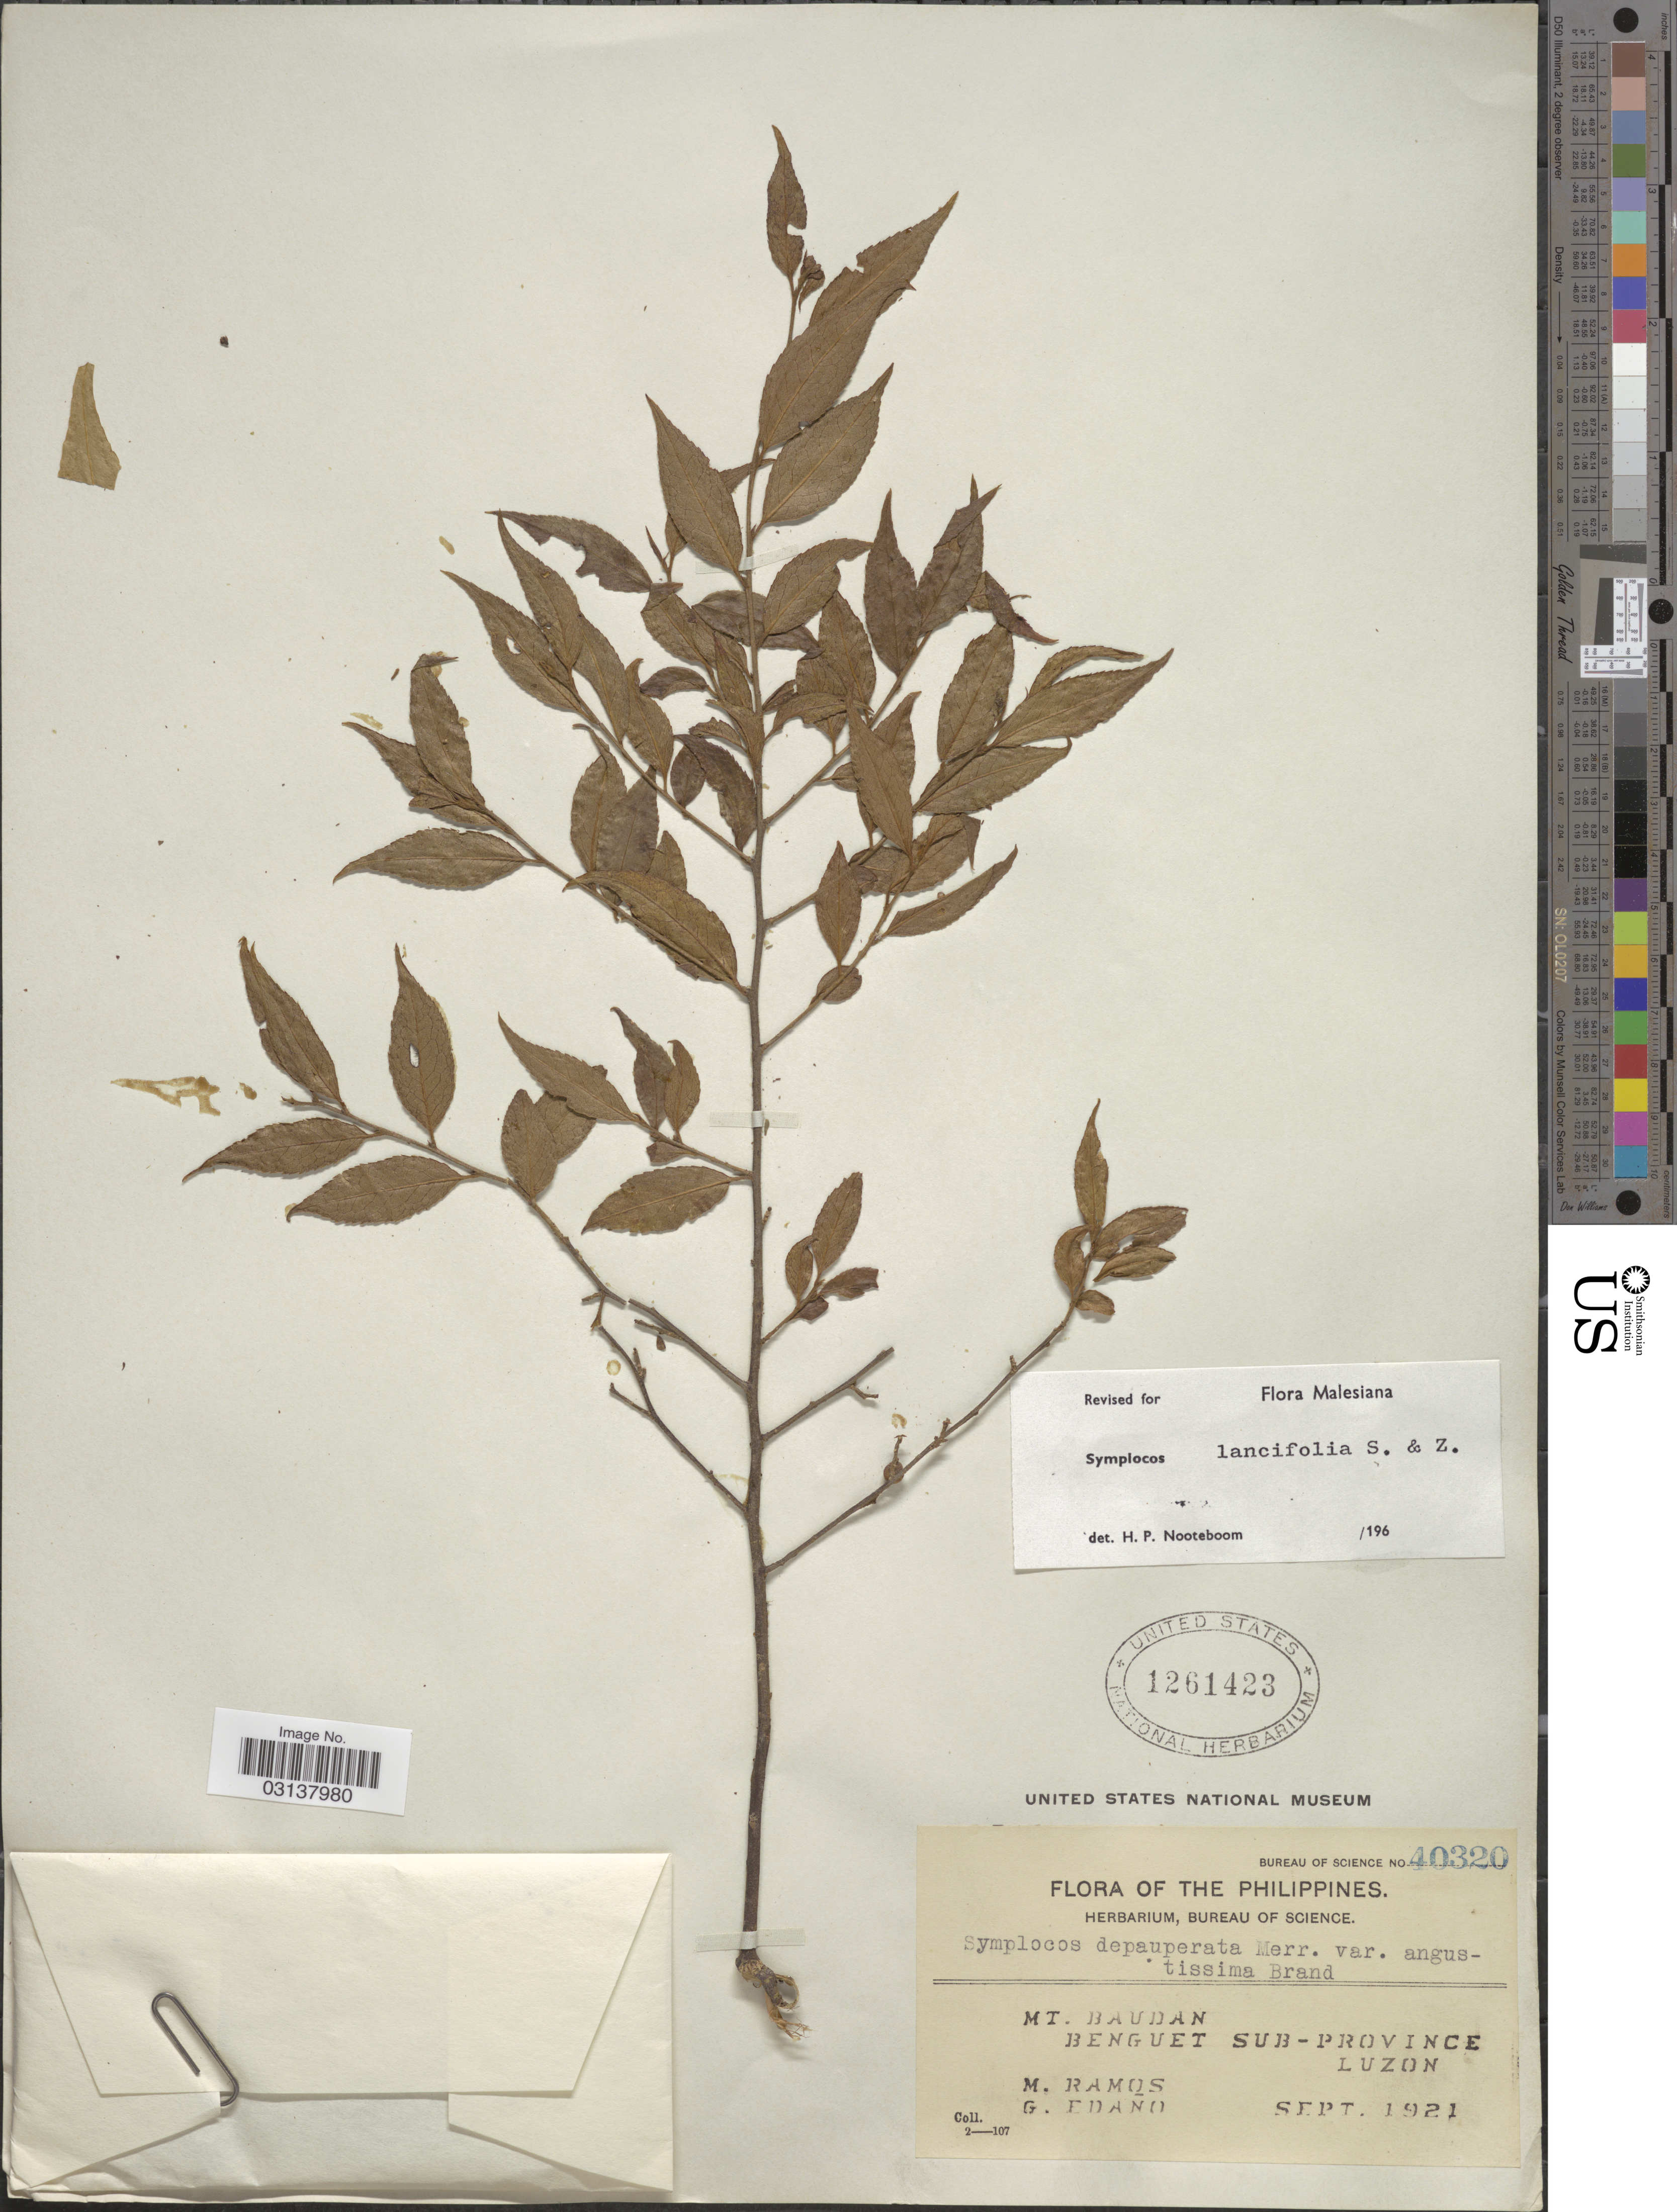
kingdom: Plantae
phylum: Tracheophyta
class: Magnoliopsida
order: Ericales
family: Symplocaceae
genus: Symplocos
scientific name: Symplocos lancifolia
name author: Siebert & Zucc.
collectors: M. Ramos & G. Edaño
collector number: Bureau of Science 40320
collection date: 1921-09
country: Philippines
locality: The Philippines. Mt. Baudan. Benguet Sub-Province Luzon.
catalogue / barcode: US 1261423